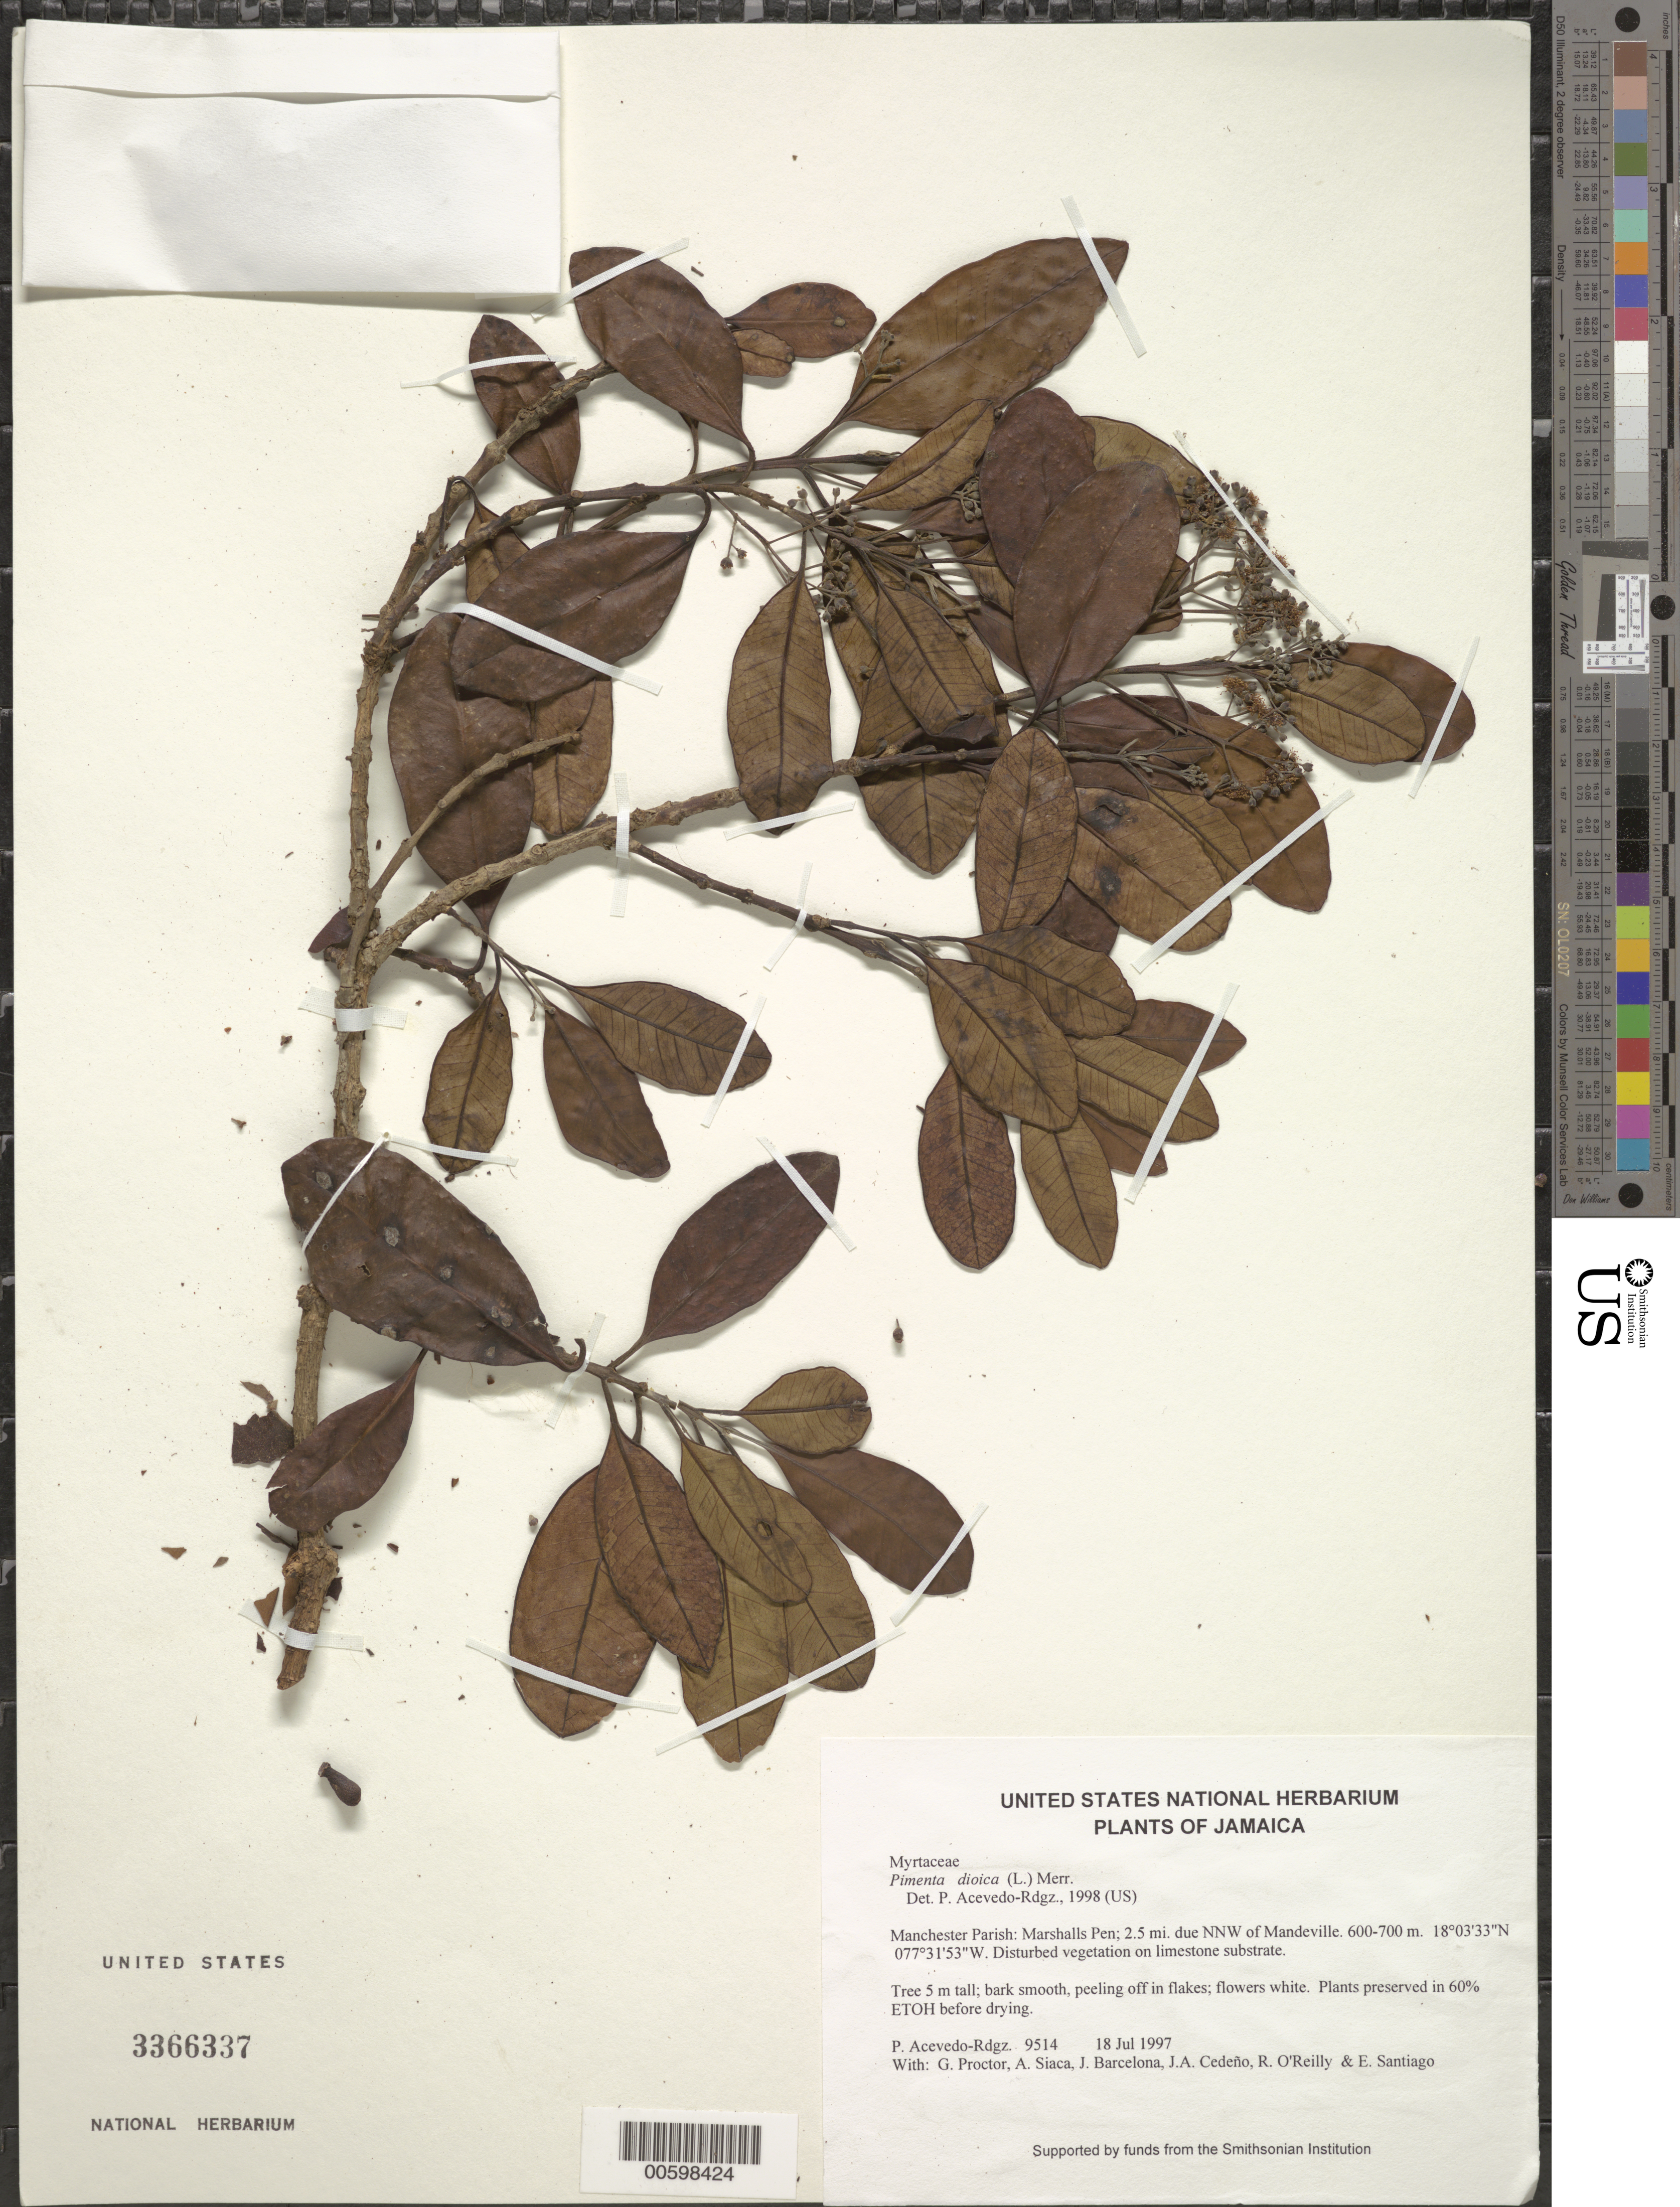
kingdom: Plantae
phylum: Tracheophyta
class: Magnoliopsida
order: Myrtales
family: Myrtaceae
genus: Pimenta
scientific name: Pimenta dioica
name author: (L.) Merr.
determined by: Acevedo-Rodríguez, P., (BOT), Smithsonian Institution - National Museum of Natural History (UNITED STATES)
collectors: P. Acevedo-Rodr., G. R. Proctor, A. Siaca, J. Barcelona, J. A. Cedeño M. & R. O'Reilly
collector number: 9514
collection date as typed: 18 Jul 1997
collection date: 1997-07-18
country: Jamaica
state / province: Manchester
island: Jamaica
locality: Manchester Parish: Marshalls Pen; 2.5 mi. due NNW of Mandeville.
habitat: Disturbed vegetation on limestone substrate.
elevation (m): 600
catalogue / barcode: US 3366337